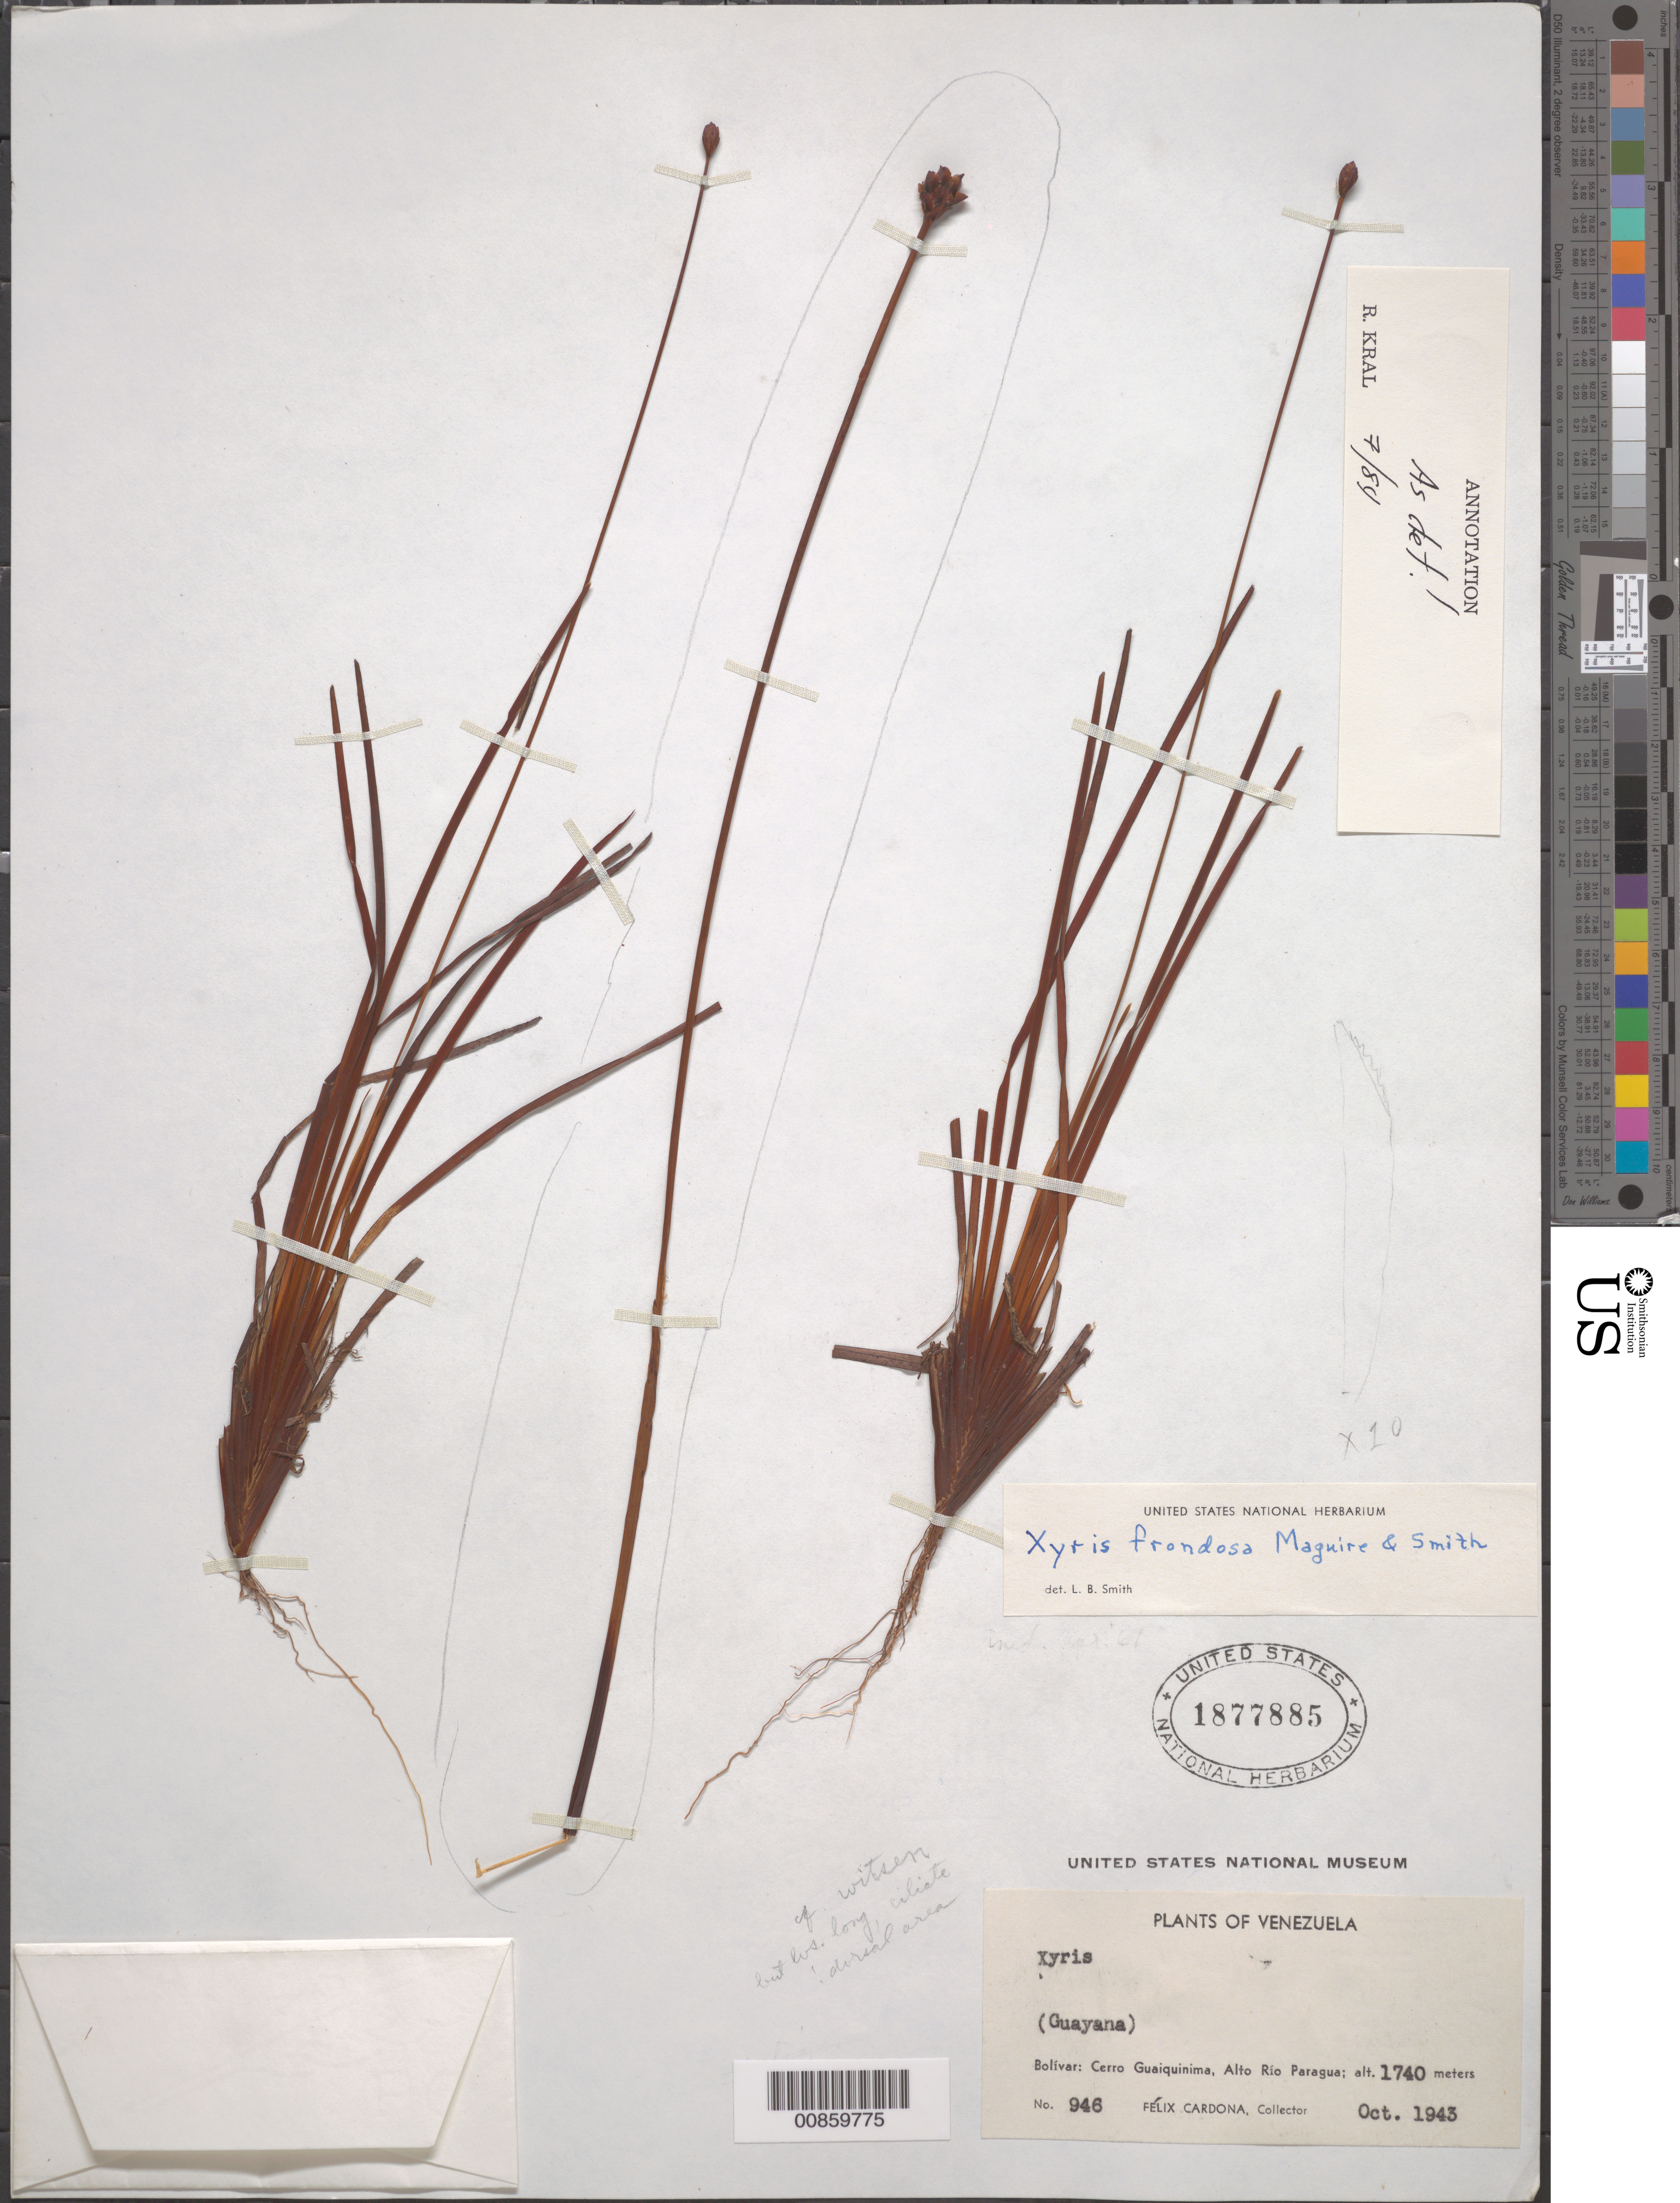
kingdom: Plantae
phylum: Tracheophyta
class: Liliopsida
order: Poales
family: Xyridaceae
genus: Xyris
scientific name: Xyris frondosa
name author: Maguire & L.B. Sm.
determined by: Kral, Robert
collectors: F. Cardona Puig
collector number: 946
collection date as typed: Oct-43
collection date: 1943-10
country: Venezuela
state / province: Bolívar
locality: Alto Río Paragua, Cerro Guaiquinima (Guayana)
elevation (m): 1740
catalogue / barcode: US 1877885